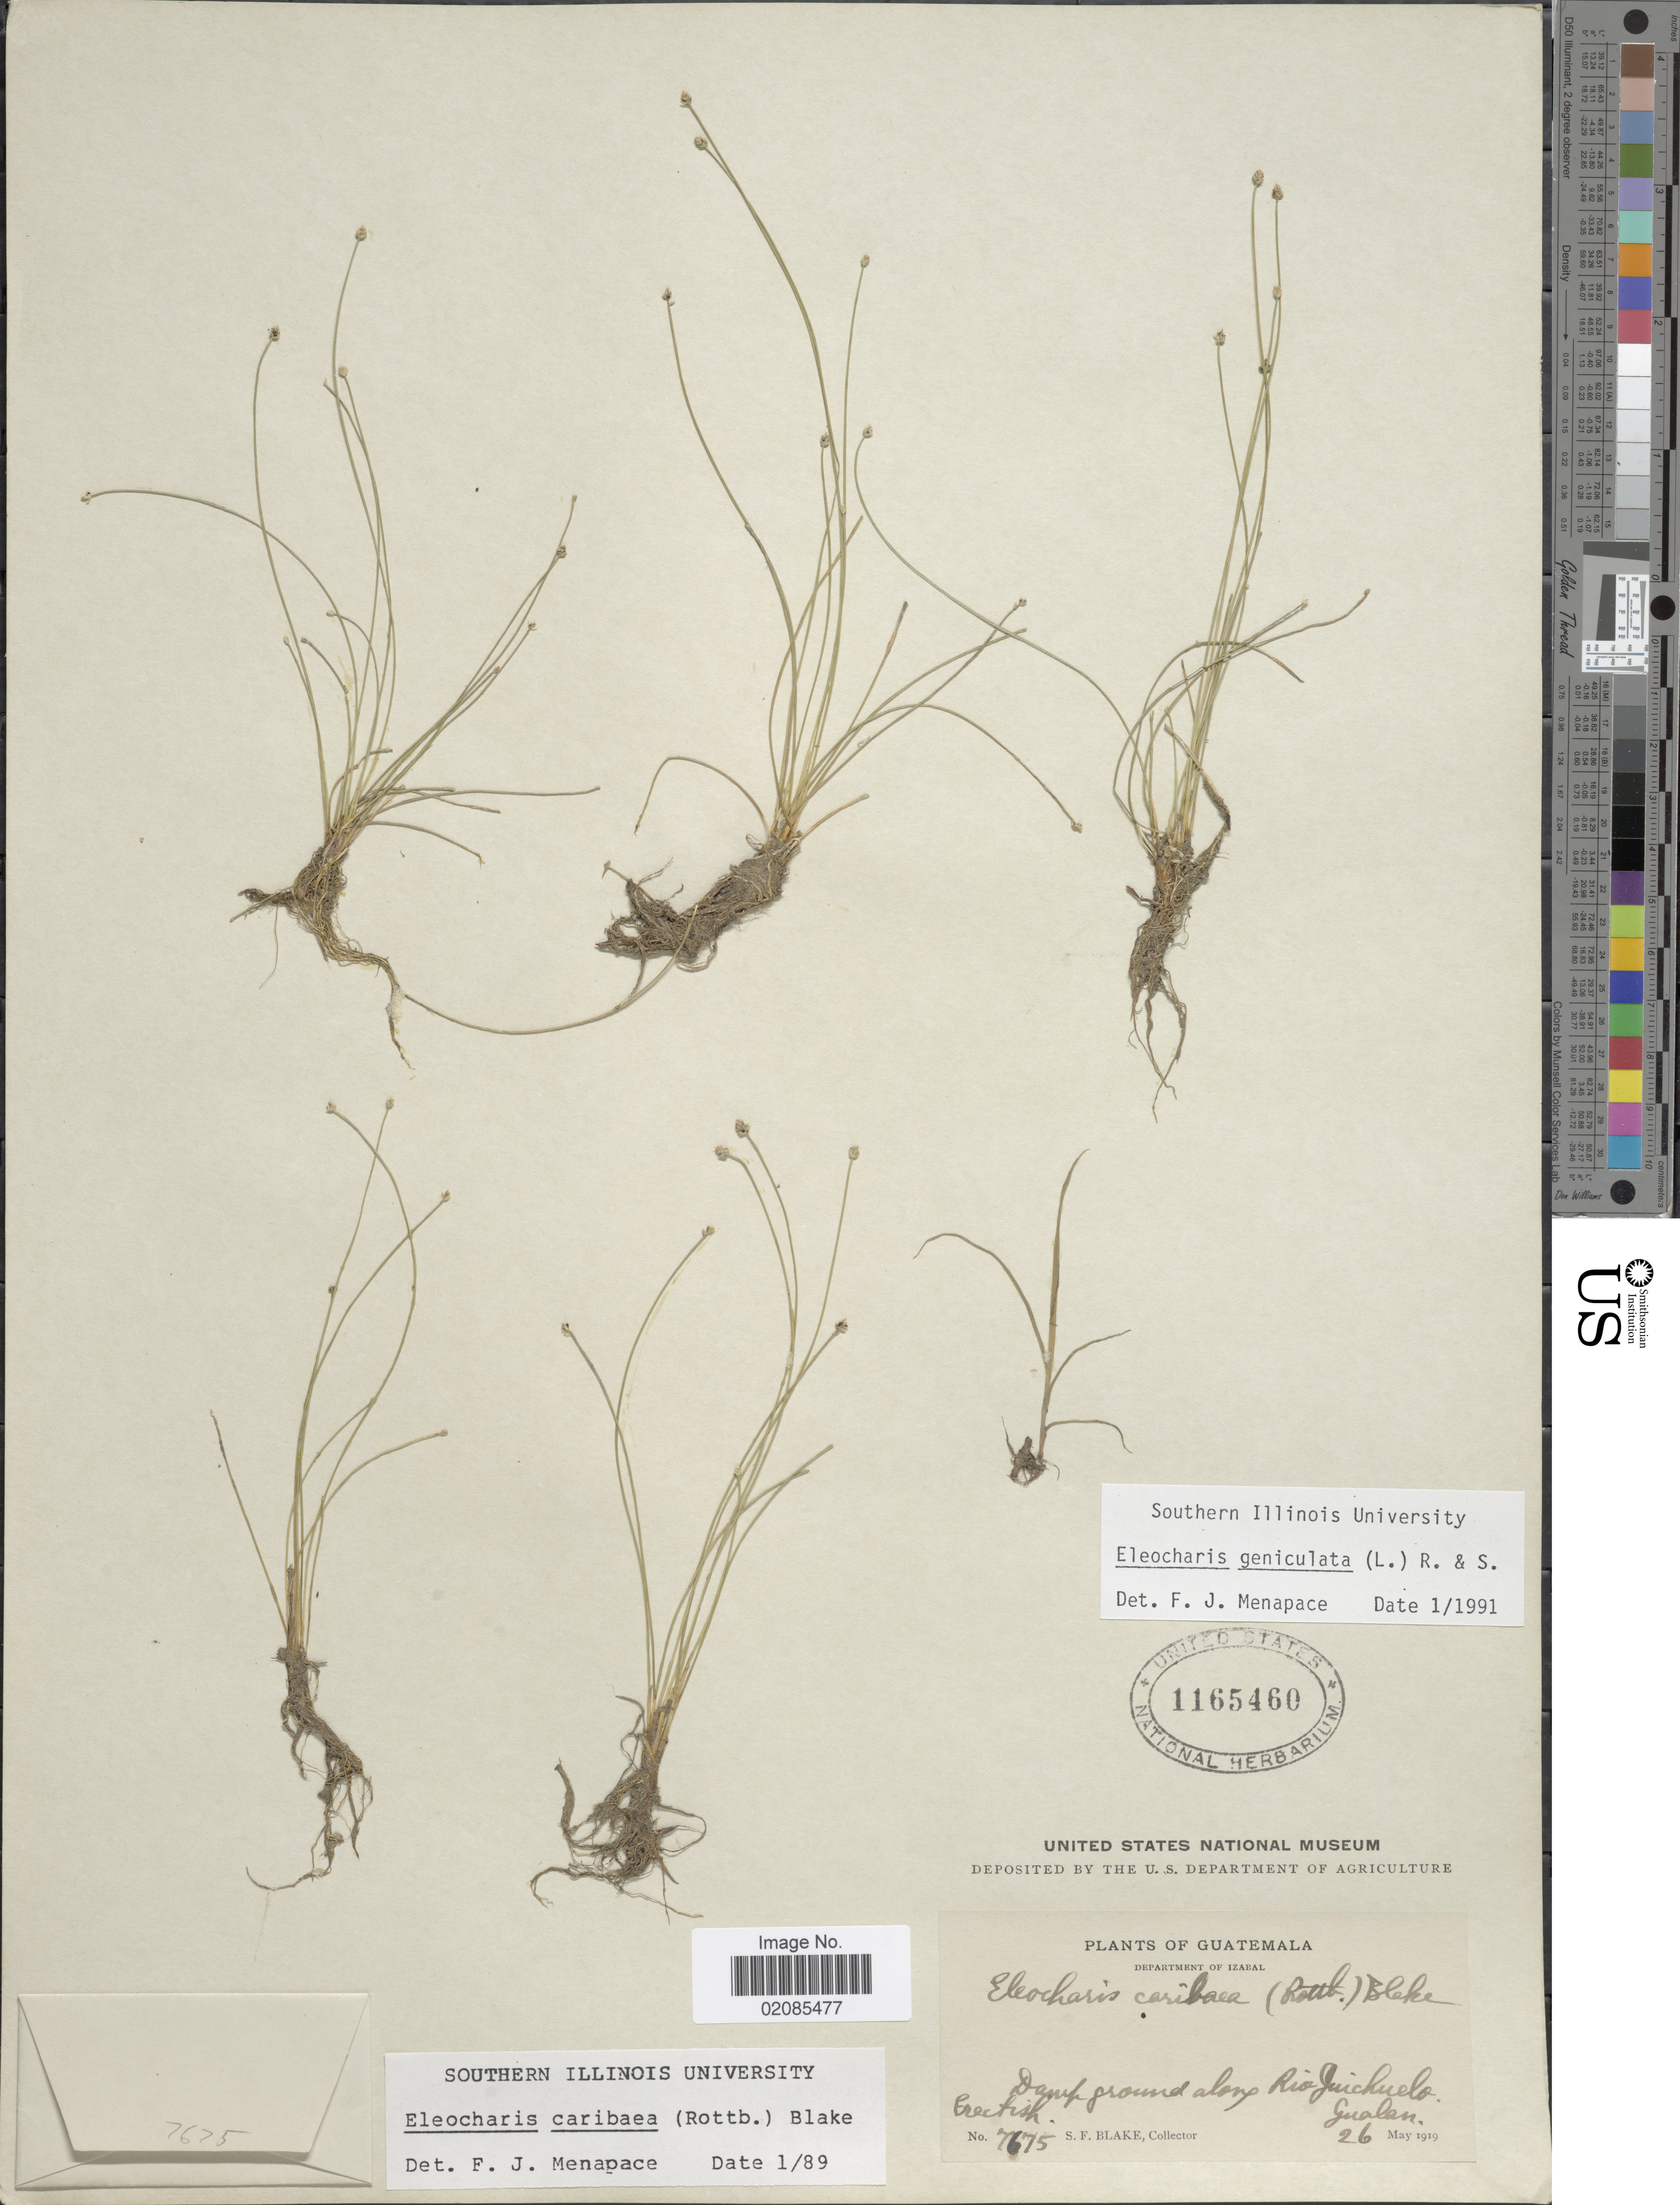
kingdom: Plantae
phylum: Tracheophyta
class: Liliopsida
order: Poales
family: Cyperaceae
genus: Eleocharis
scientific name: Eleocharis geniculata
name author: (L.) Roem. & Schult.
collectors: S. Blake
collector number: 7675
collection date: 1919-05-26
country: Guatemala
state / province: Izabal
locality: Damp ground along Rio Juichuelo, Gualan.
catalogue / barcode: US 1165460